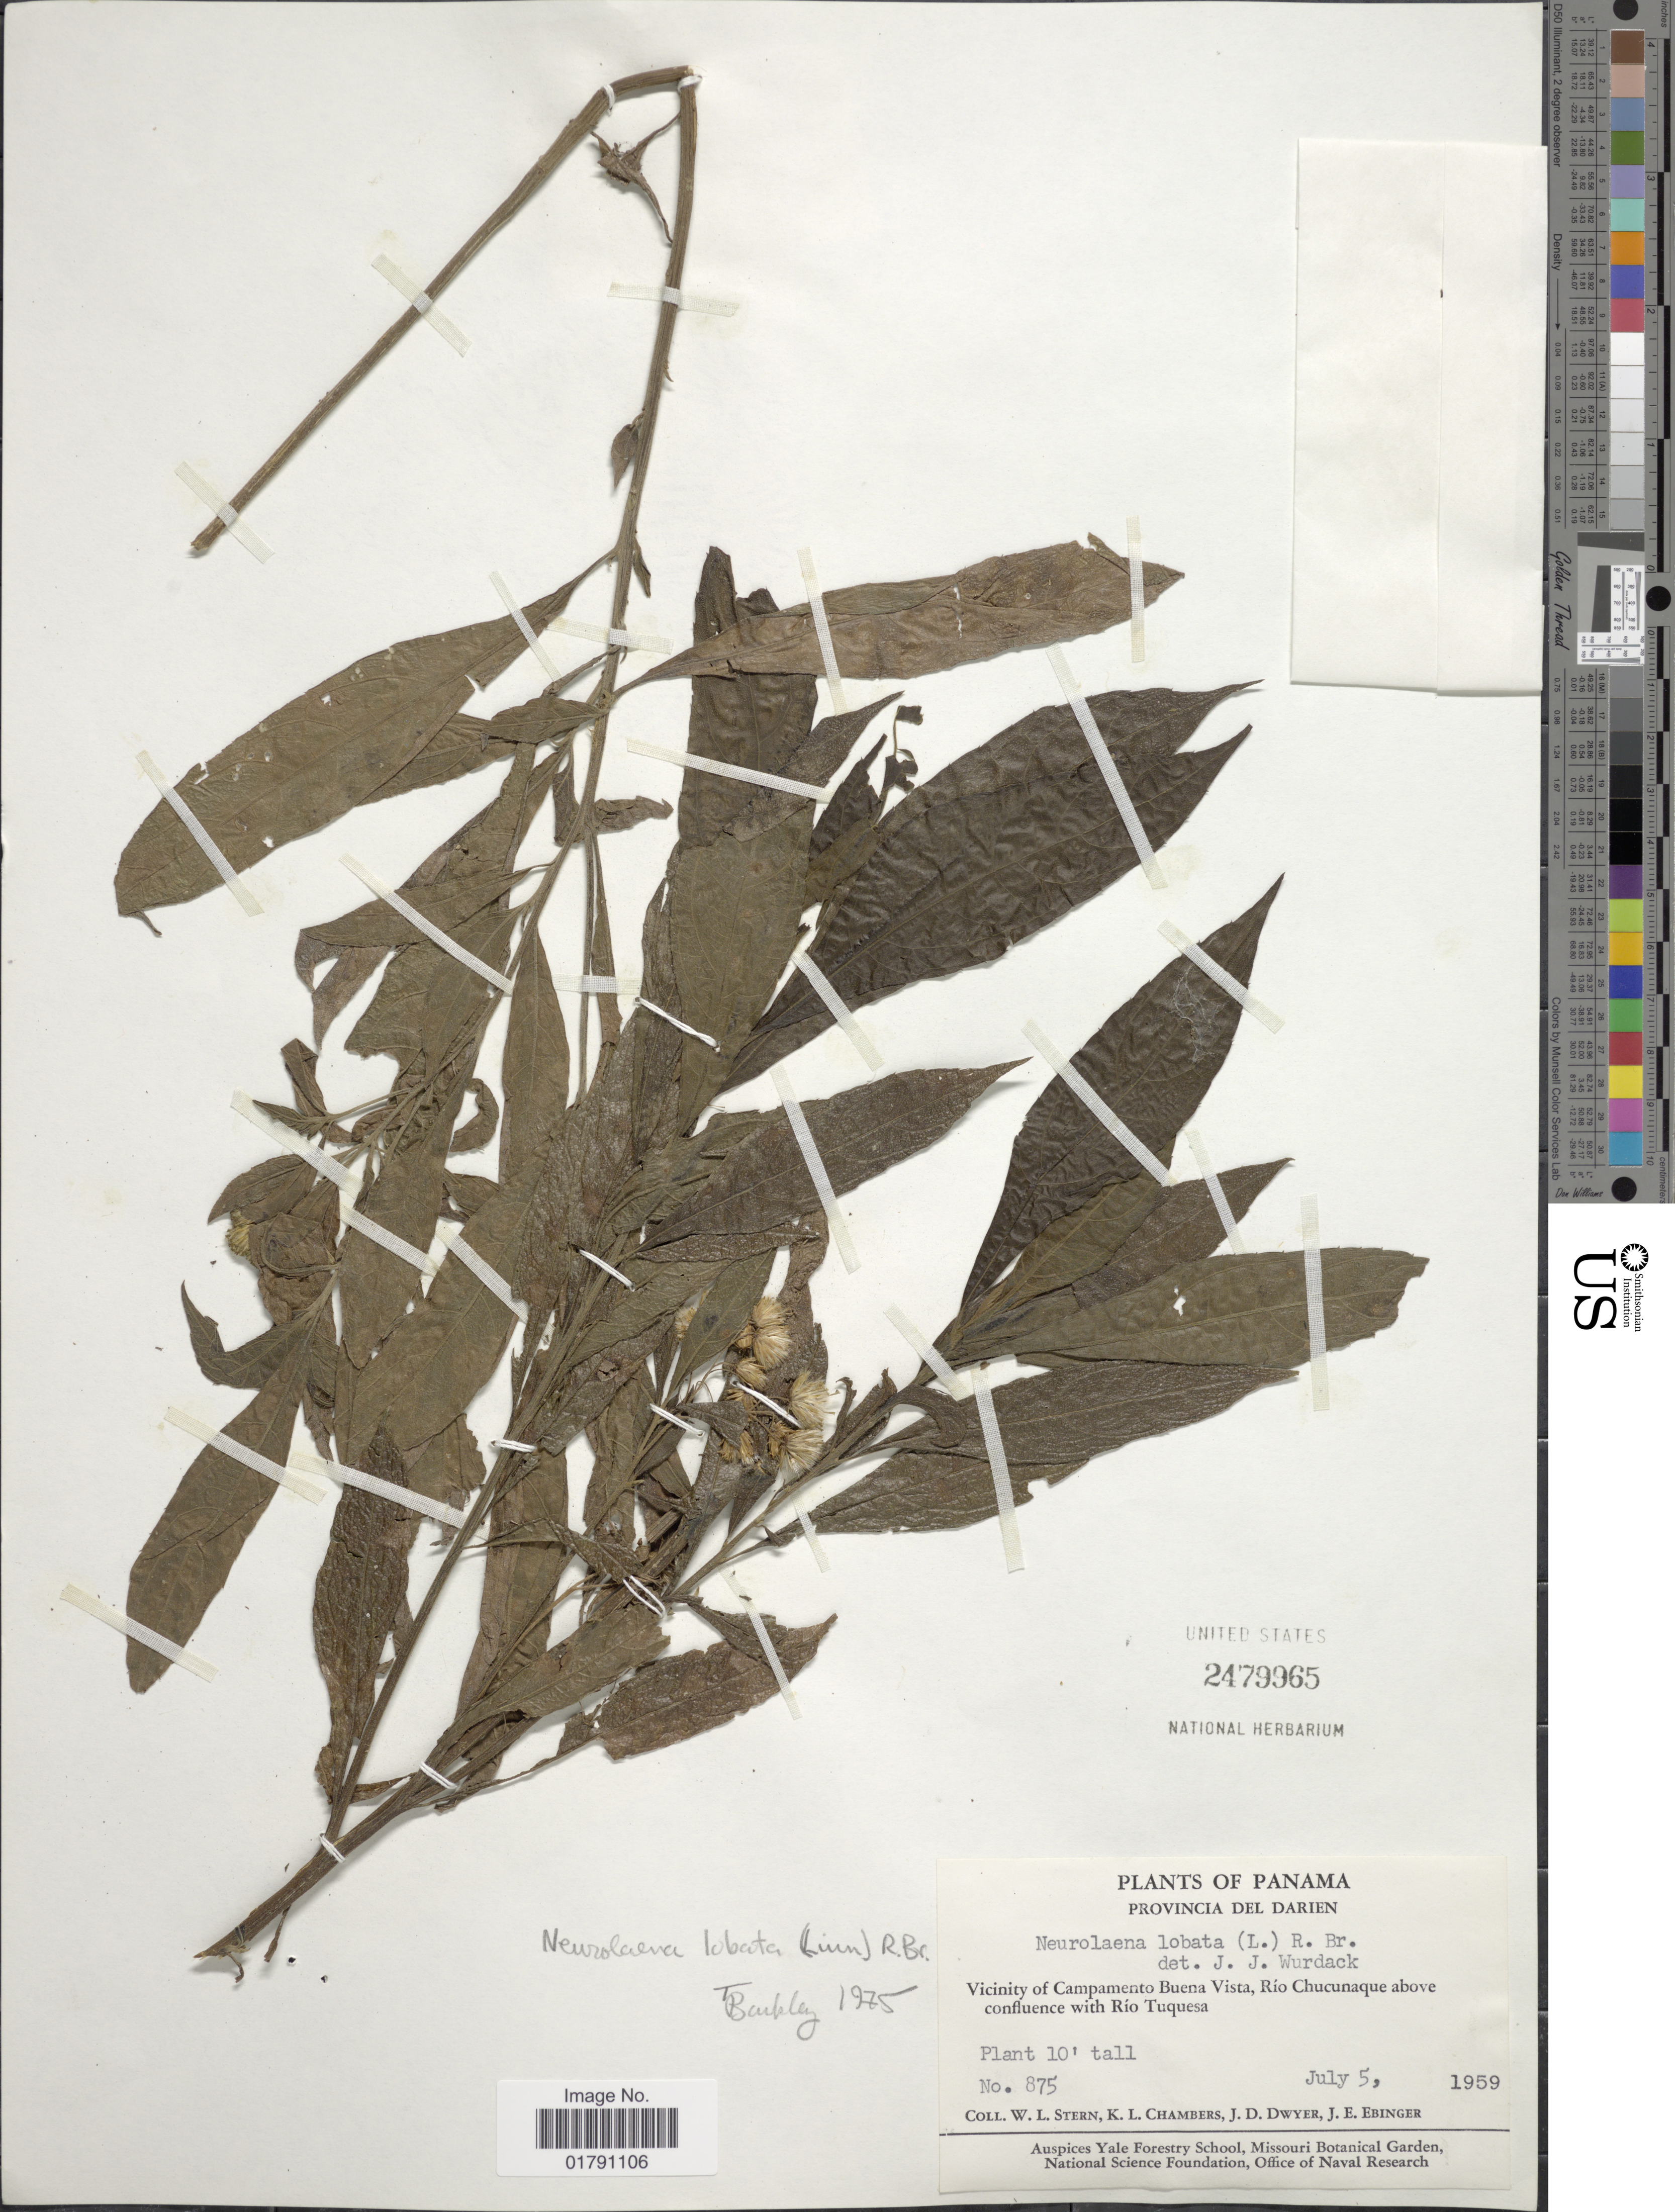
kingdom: Plantae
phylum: Tracheophyta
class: Magnoliopsida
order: Asterales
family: Asteraceae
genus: Neurolaena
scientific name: Neurolaena lobata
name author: (L.) R. Br. ex Cass.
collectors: W. L. Stern, K. Chambers, J. D. Dwyer & J. Ebinger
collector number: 875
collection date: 1959-07-05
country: Panama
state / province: Darién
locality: Vicinity of Campamento Buena Vista, Rio Chucunaque above confluence with Rio Tuquesa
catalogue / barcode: US 2479965